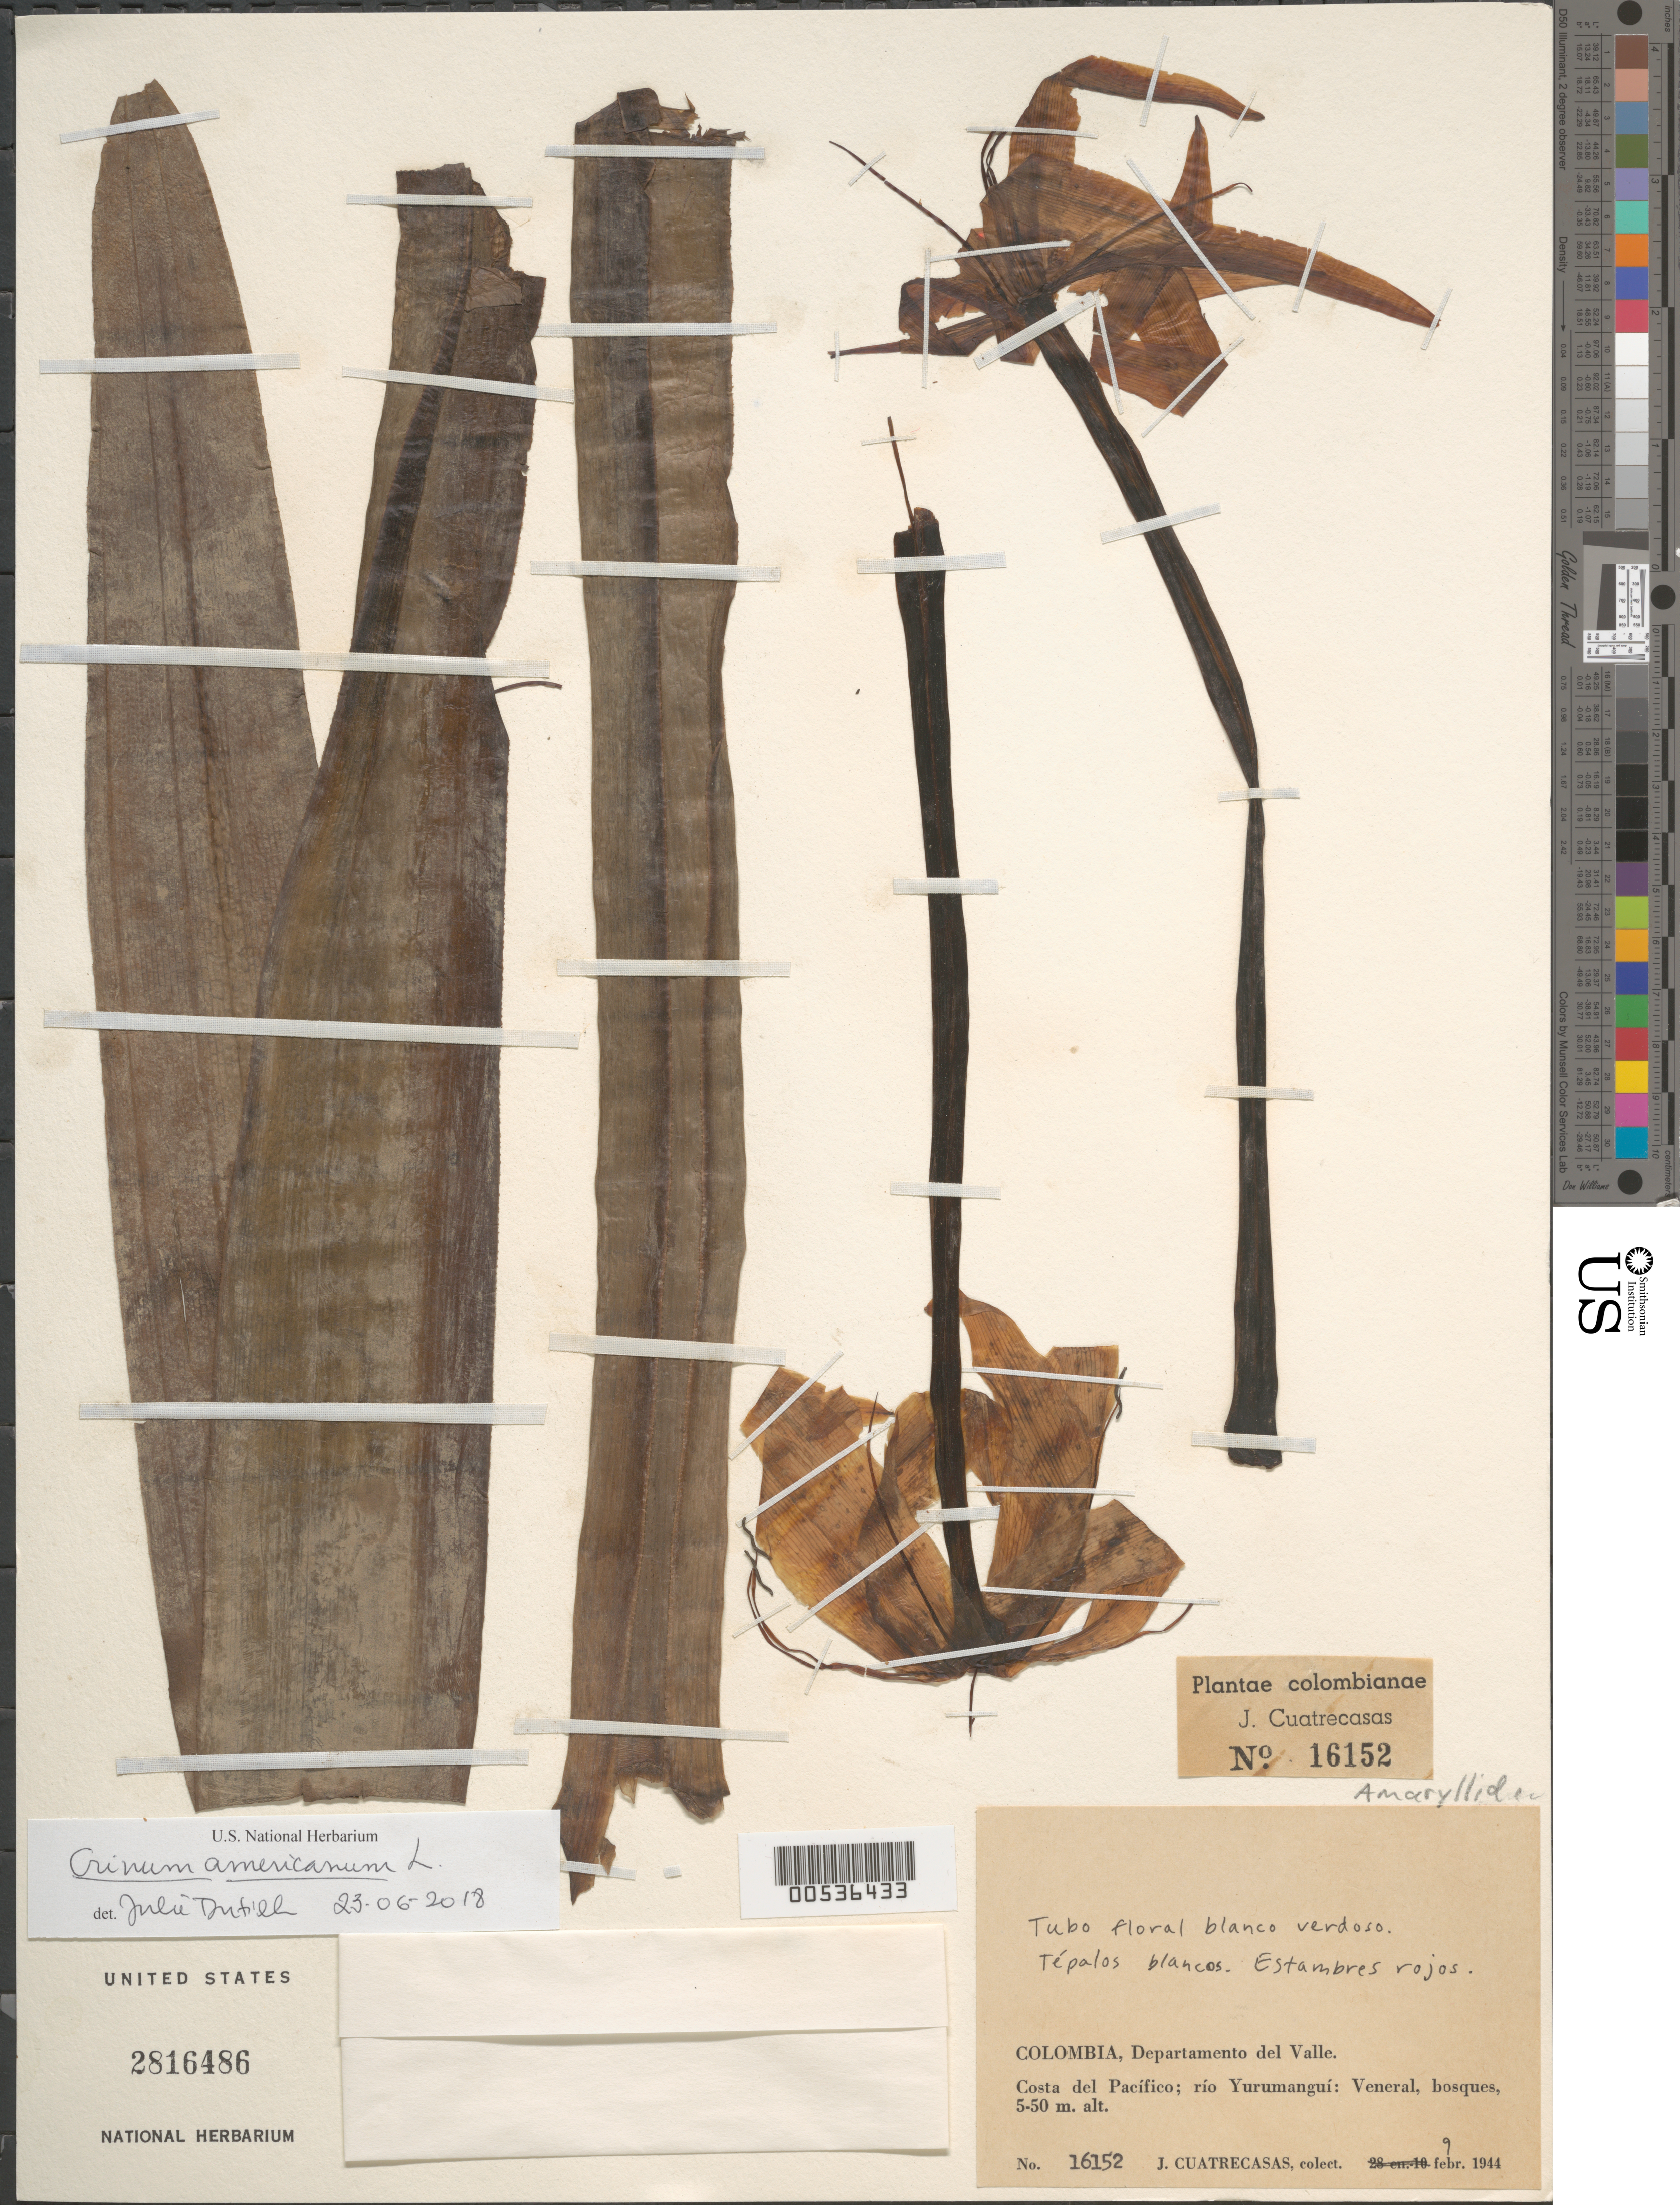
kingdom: Plantae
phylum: Tracheophyta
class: Liliopsida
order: Asparagales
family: Amaryllidaceae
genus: Crinum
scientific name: Crinum americanum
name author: L.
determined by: Dutilh, Julie H. A.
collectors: J. Cuatrecasas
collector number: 16152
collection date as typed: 09 Feb 1944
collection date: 1944-02-09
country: Colombia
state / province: Valle del Cauca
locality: Costa del Pacifico, Rio Yurumangui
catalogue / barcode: US 2816486